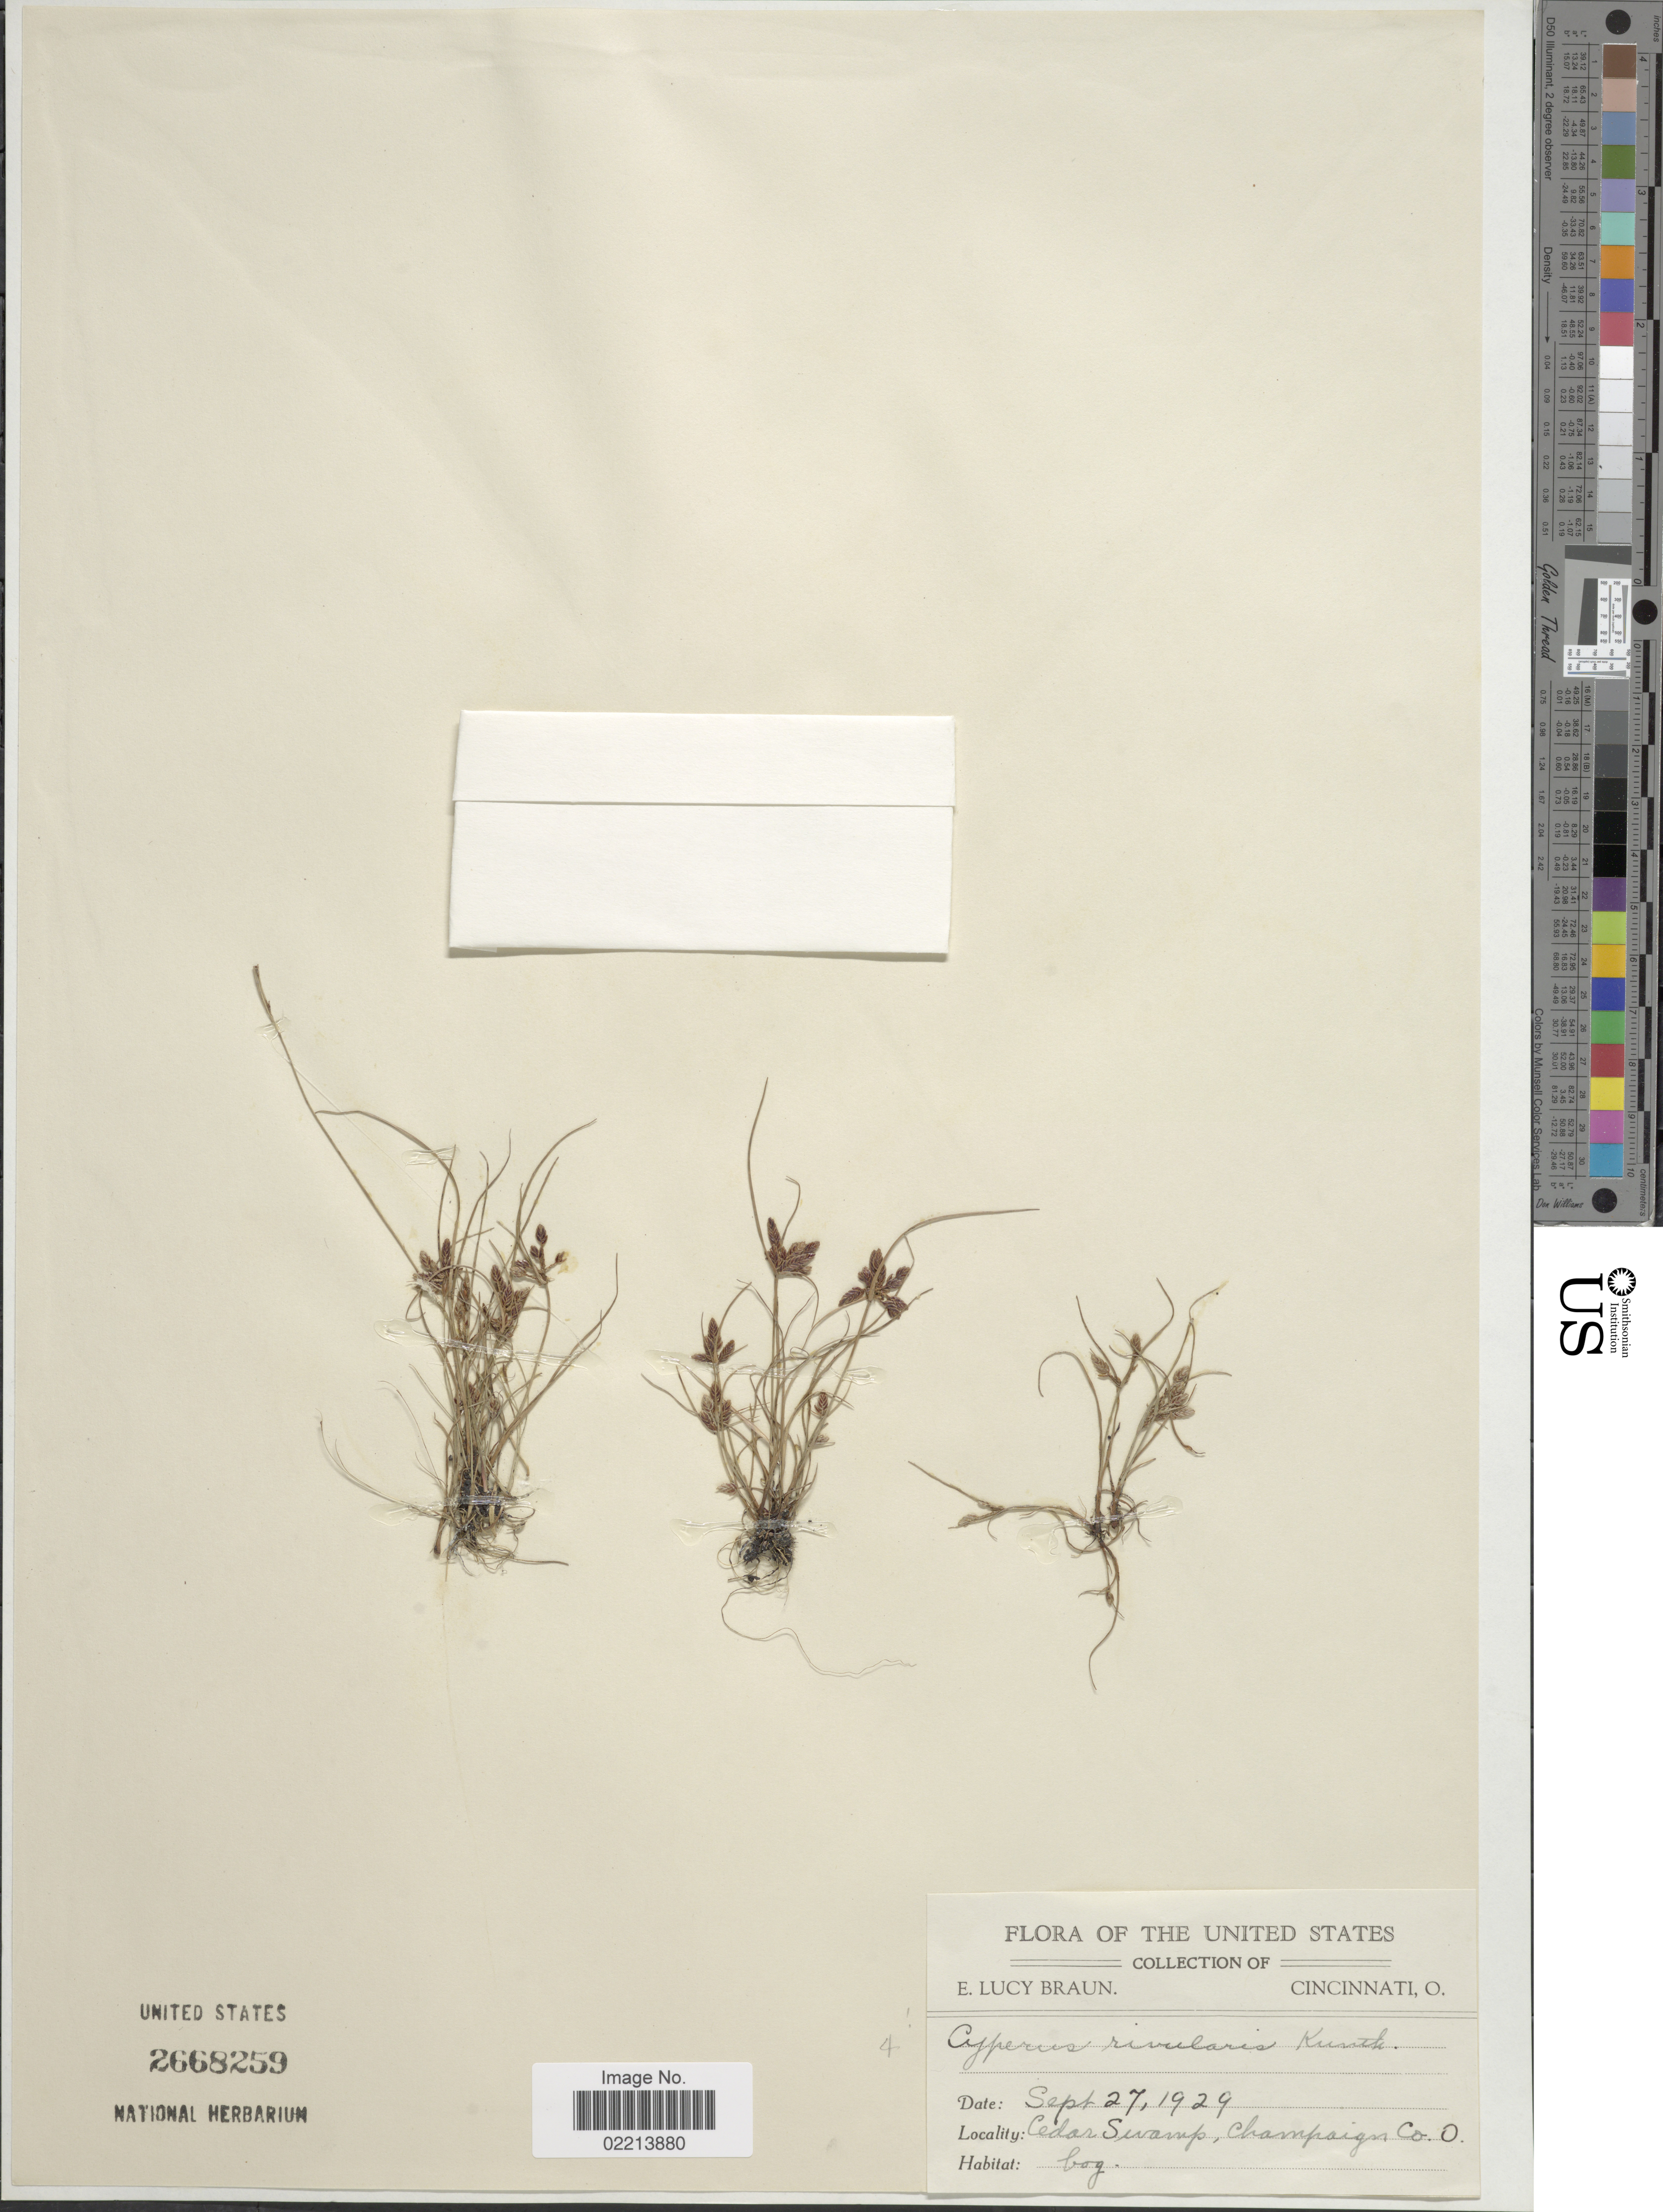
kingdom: Plantae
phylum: Tracheophyta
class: Liliopsida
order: Poales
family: Cyperaceae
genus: Cyperus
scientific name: Cyperus bipartitus Torr.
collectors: E. L. Braun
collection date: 1929-09-27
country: United States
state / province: Ohio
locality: Cedar Swamp, Champaign Co.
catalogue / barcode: US 2668259